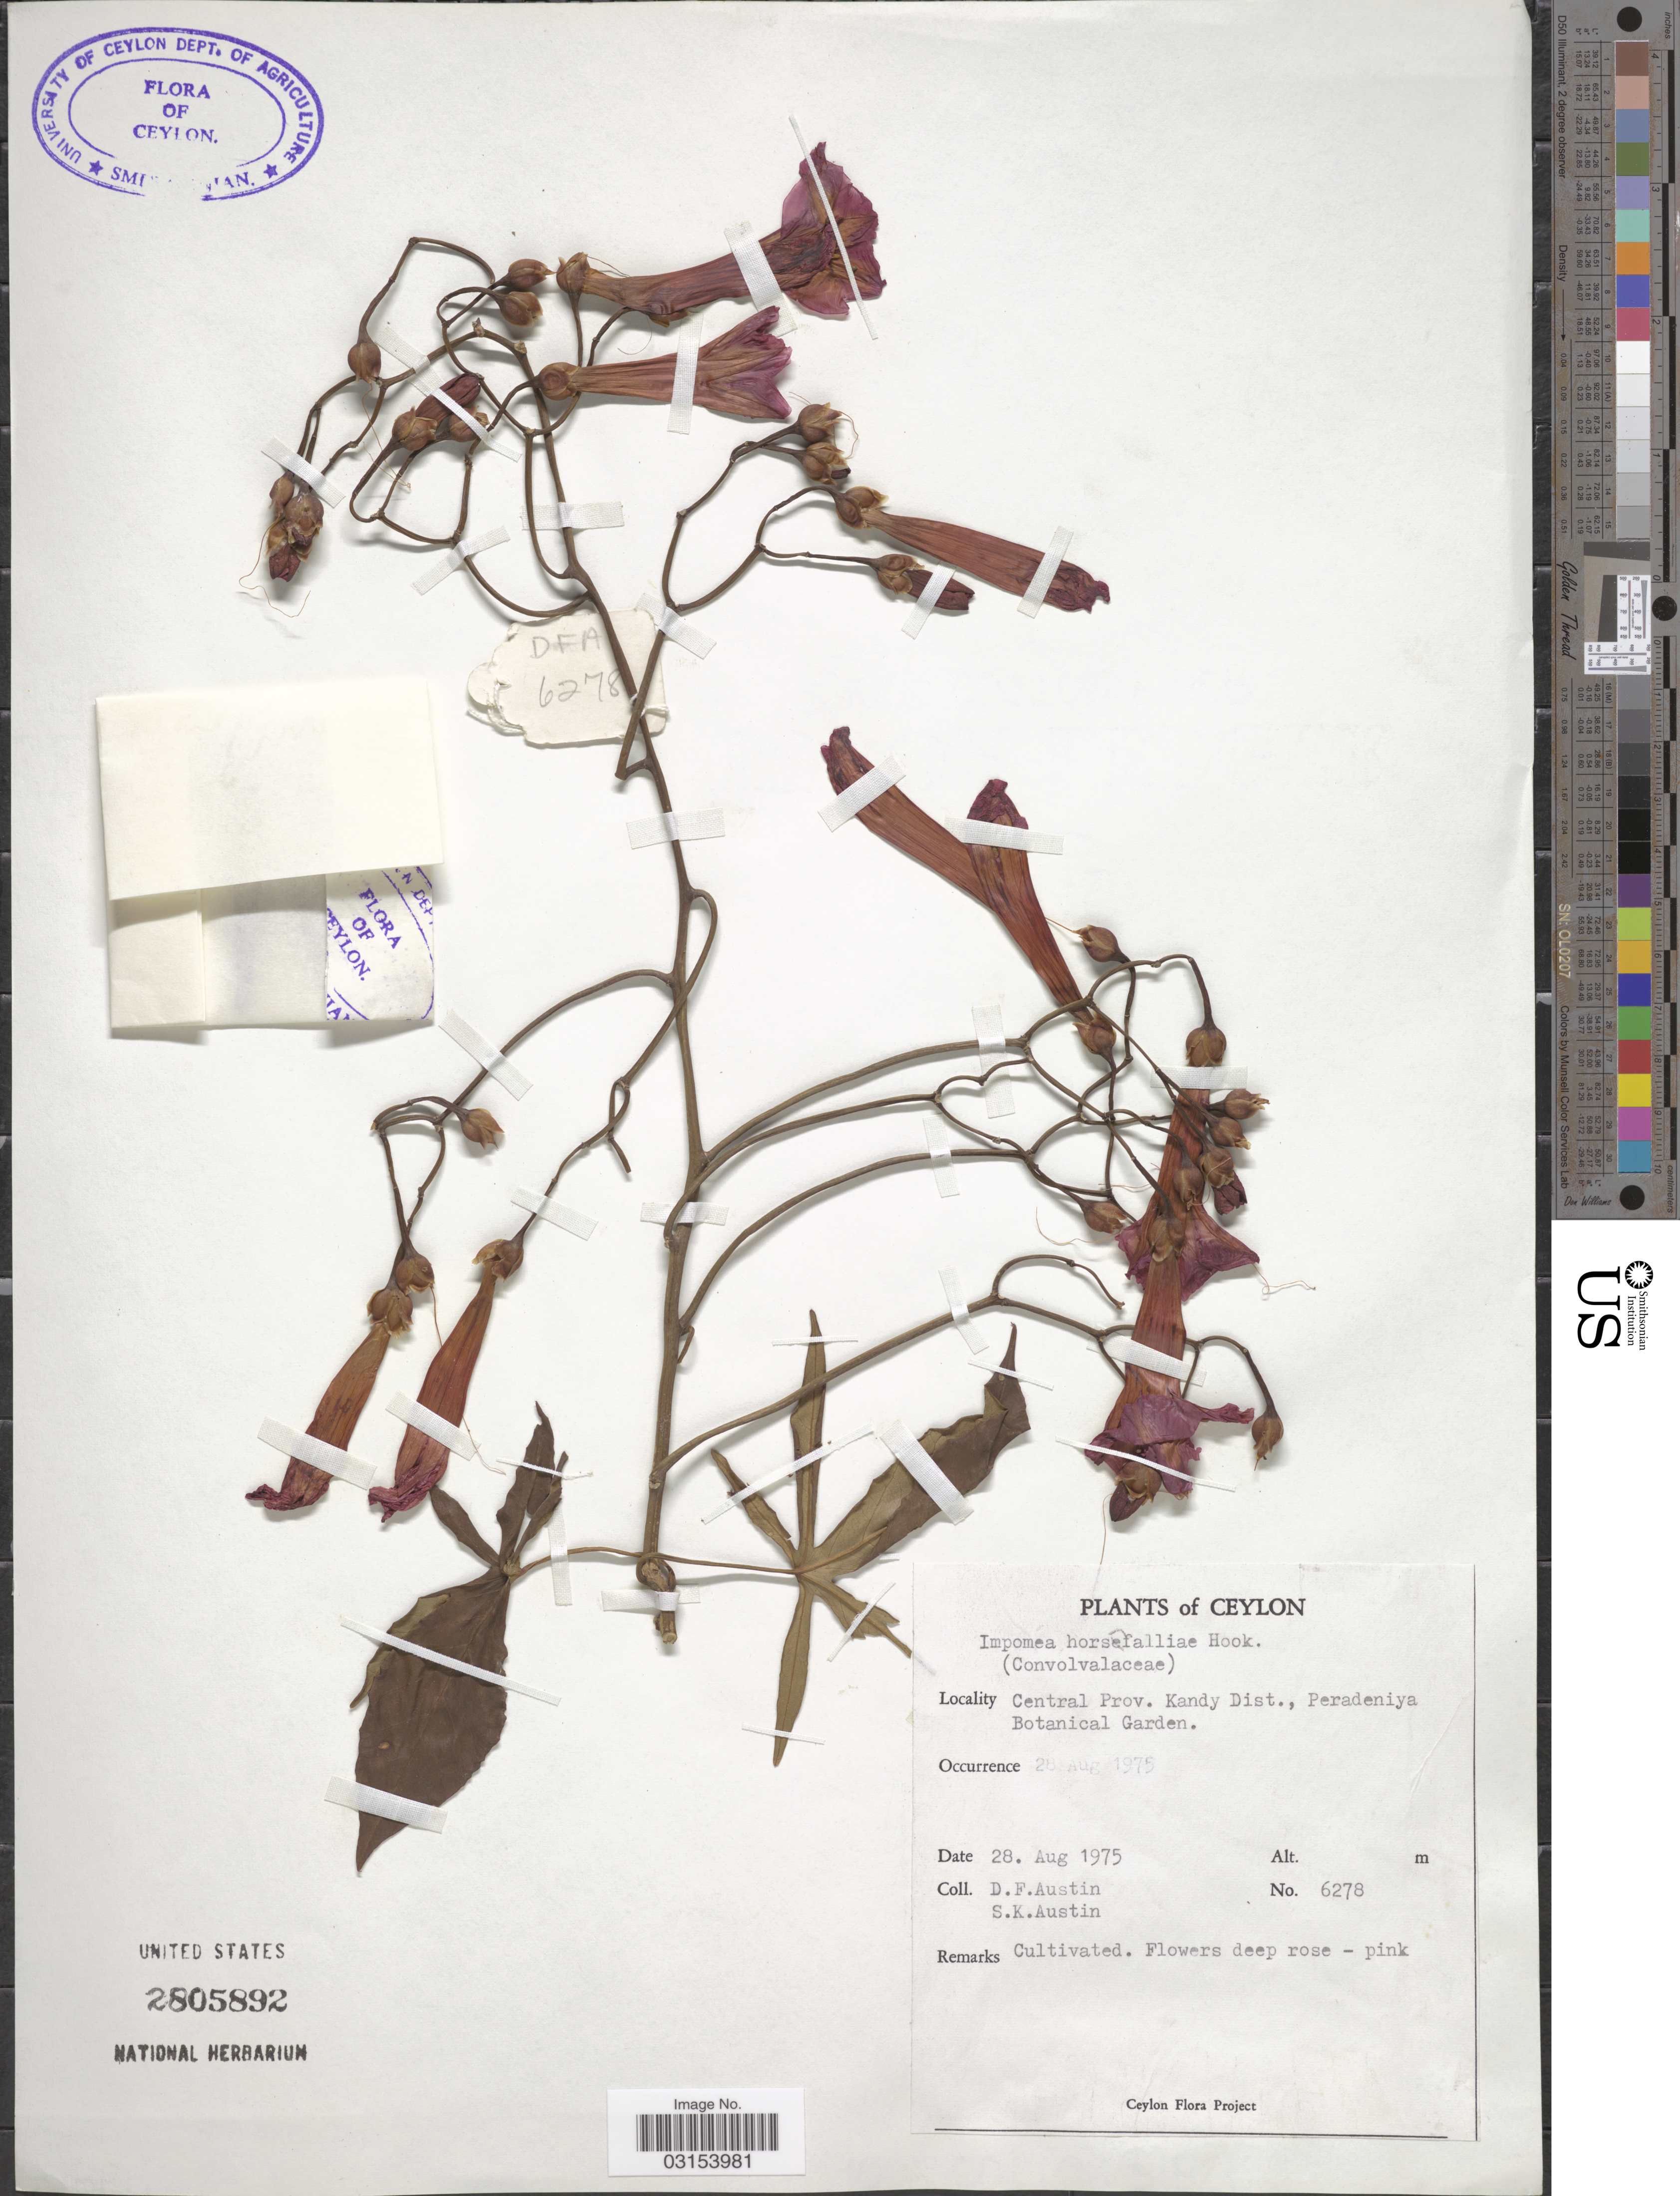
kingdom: Plantae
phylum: Tracheophyta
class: Magnoliopsida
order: Solanales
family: Convolvulaceae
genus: Ipomoea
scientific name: Ipomoea horsfalliae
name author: Hook.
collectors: D. Austin & S. Austin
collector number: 6278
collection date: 1975-08-28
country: Sri Lanka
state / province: Central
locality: Ceylon. Kandy Dist., Perandeniya Botanical Garden.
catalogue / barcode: US 2805892